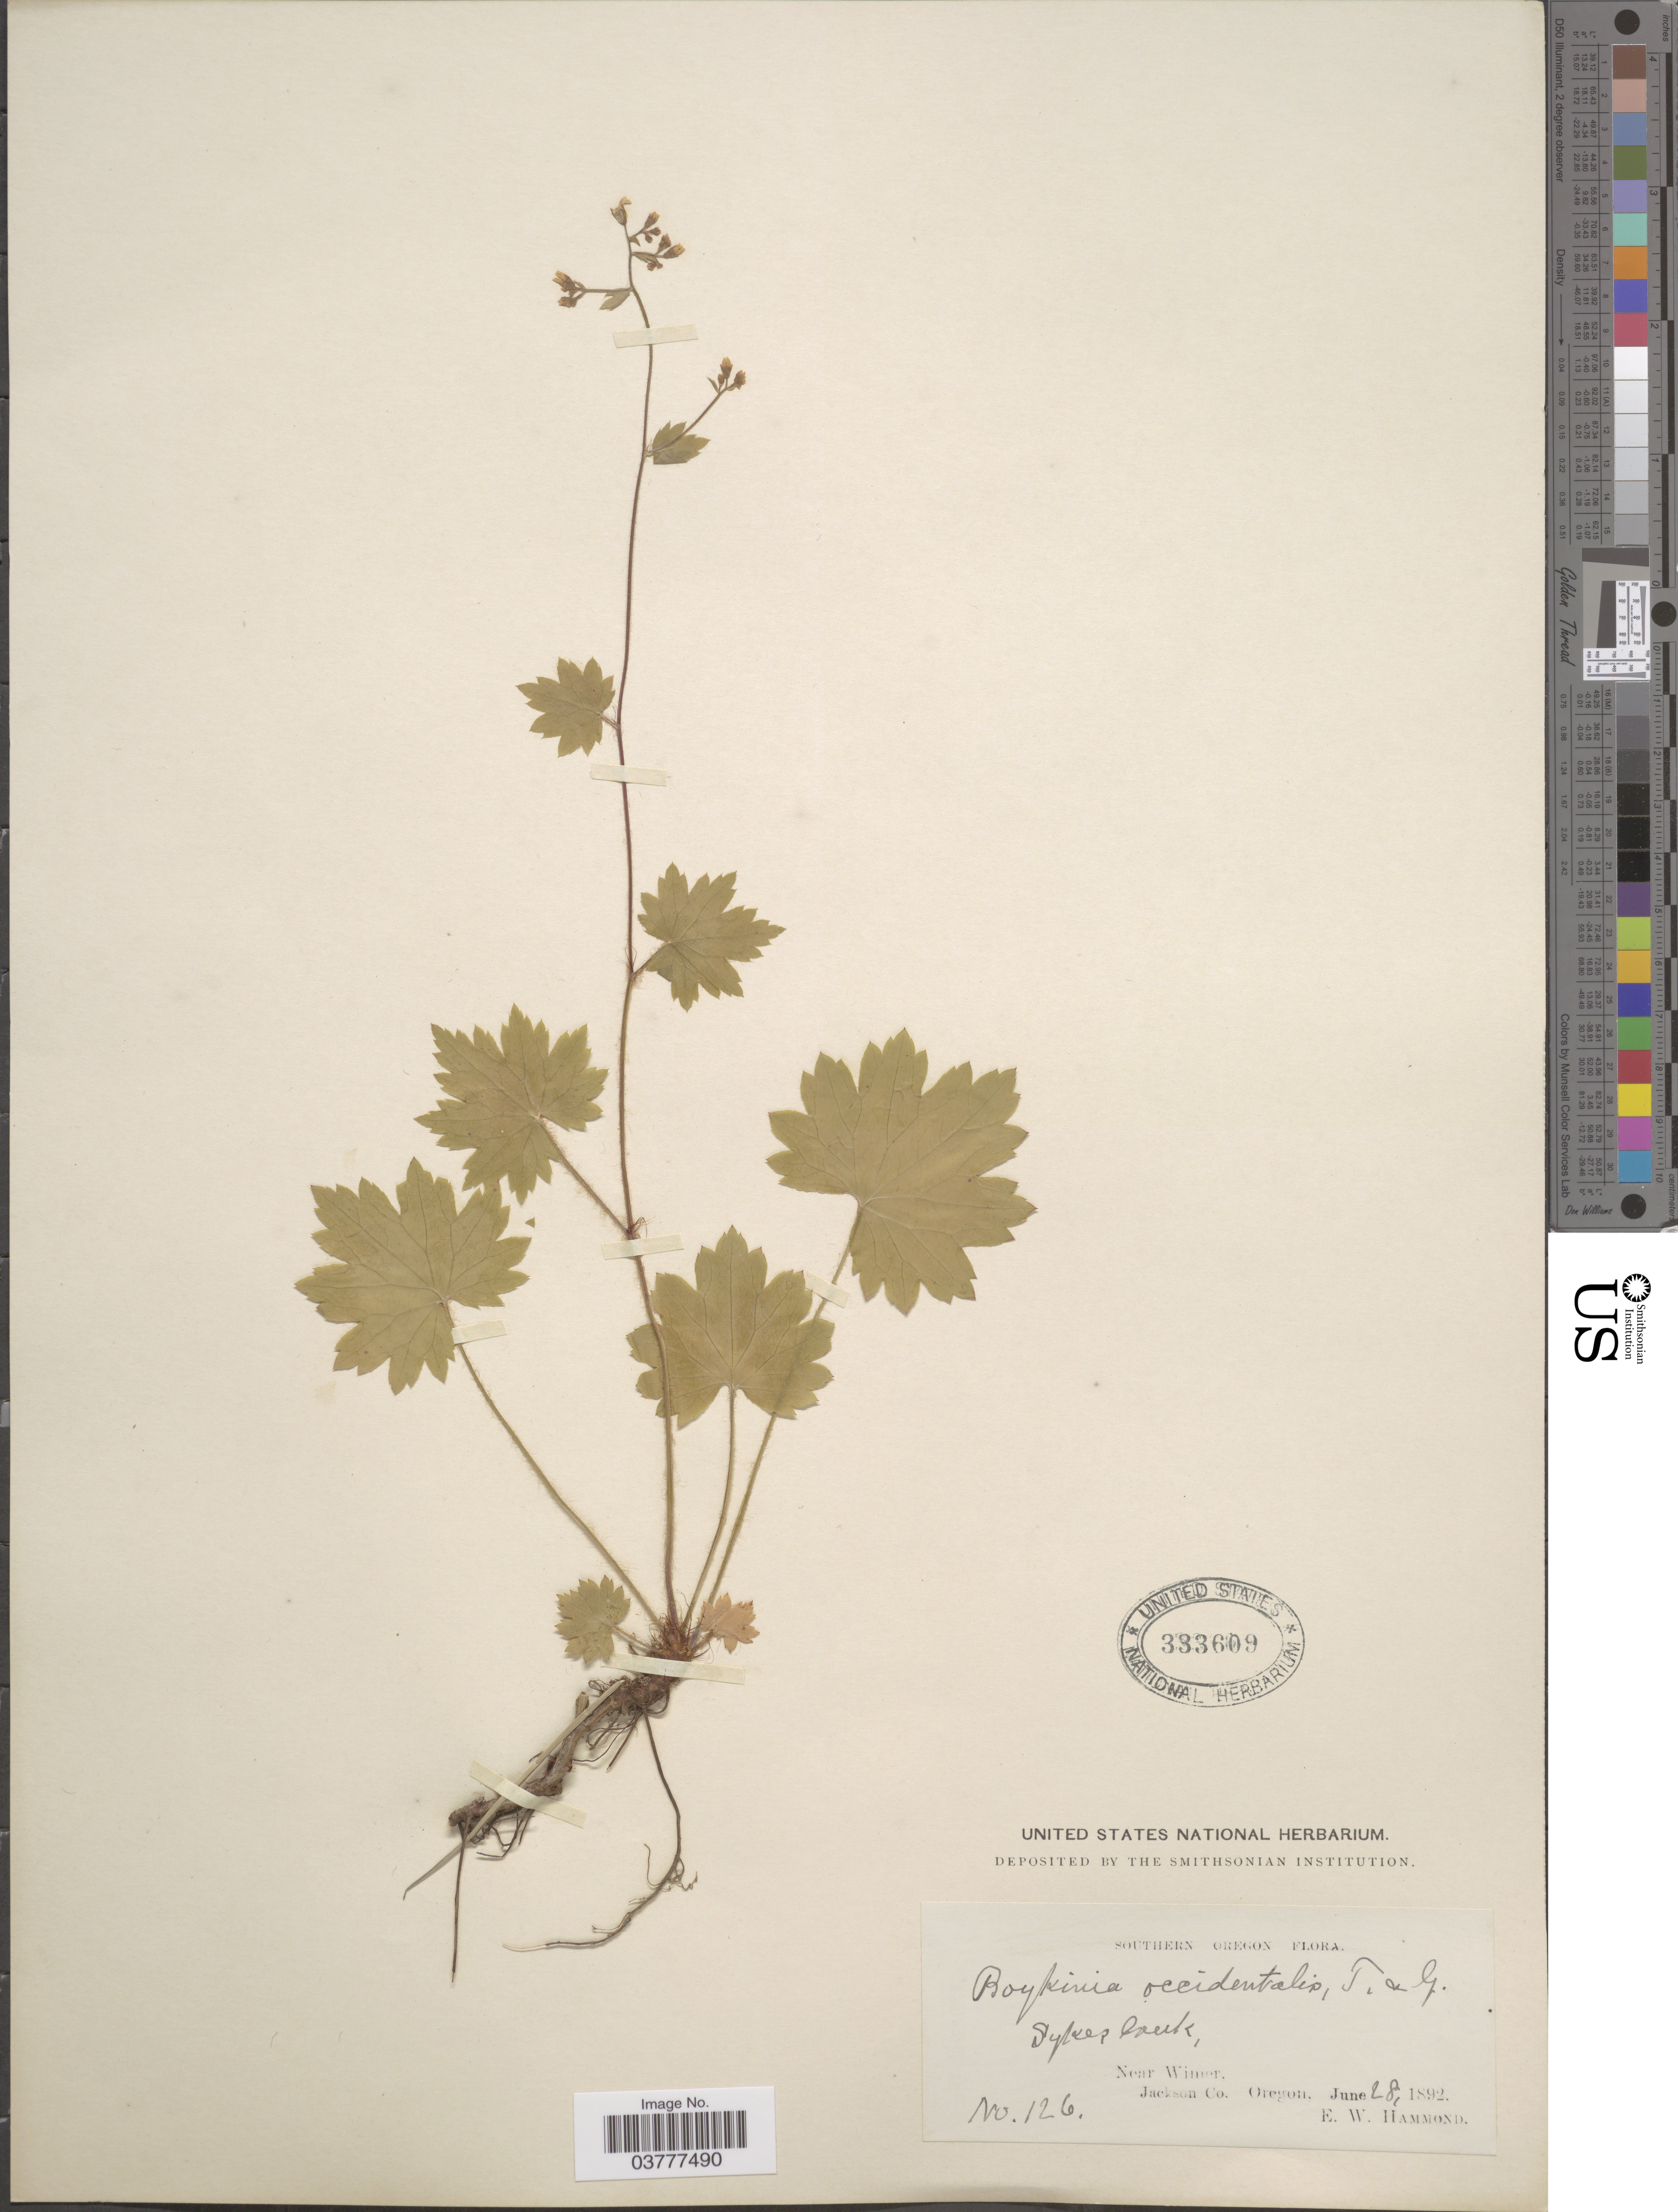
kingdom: Plantae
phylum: Tracheophyta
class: Magnoliopsida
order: Saxifragales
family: Saxifragaceae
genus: Boykinia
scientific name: Boykinia elata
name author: Greene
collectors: E. Hammond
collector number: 126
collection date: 1892-06-28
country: United States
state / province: Oregon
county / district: Jackson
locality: Southern Oregon. Sykes Creek. Near Wimer. Jackson Co.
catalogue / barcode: US 333609